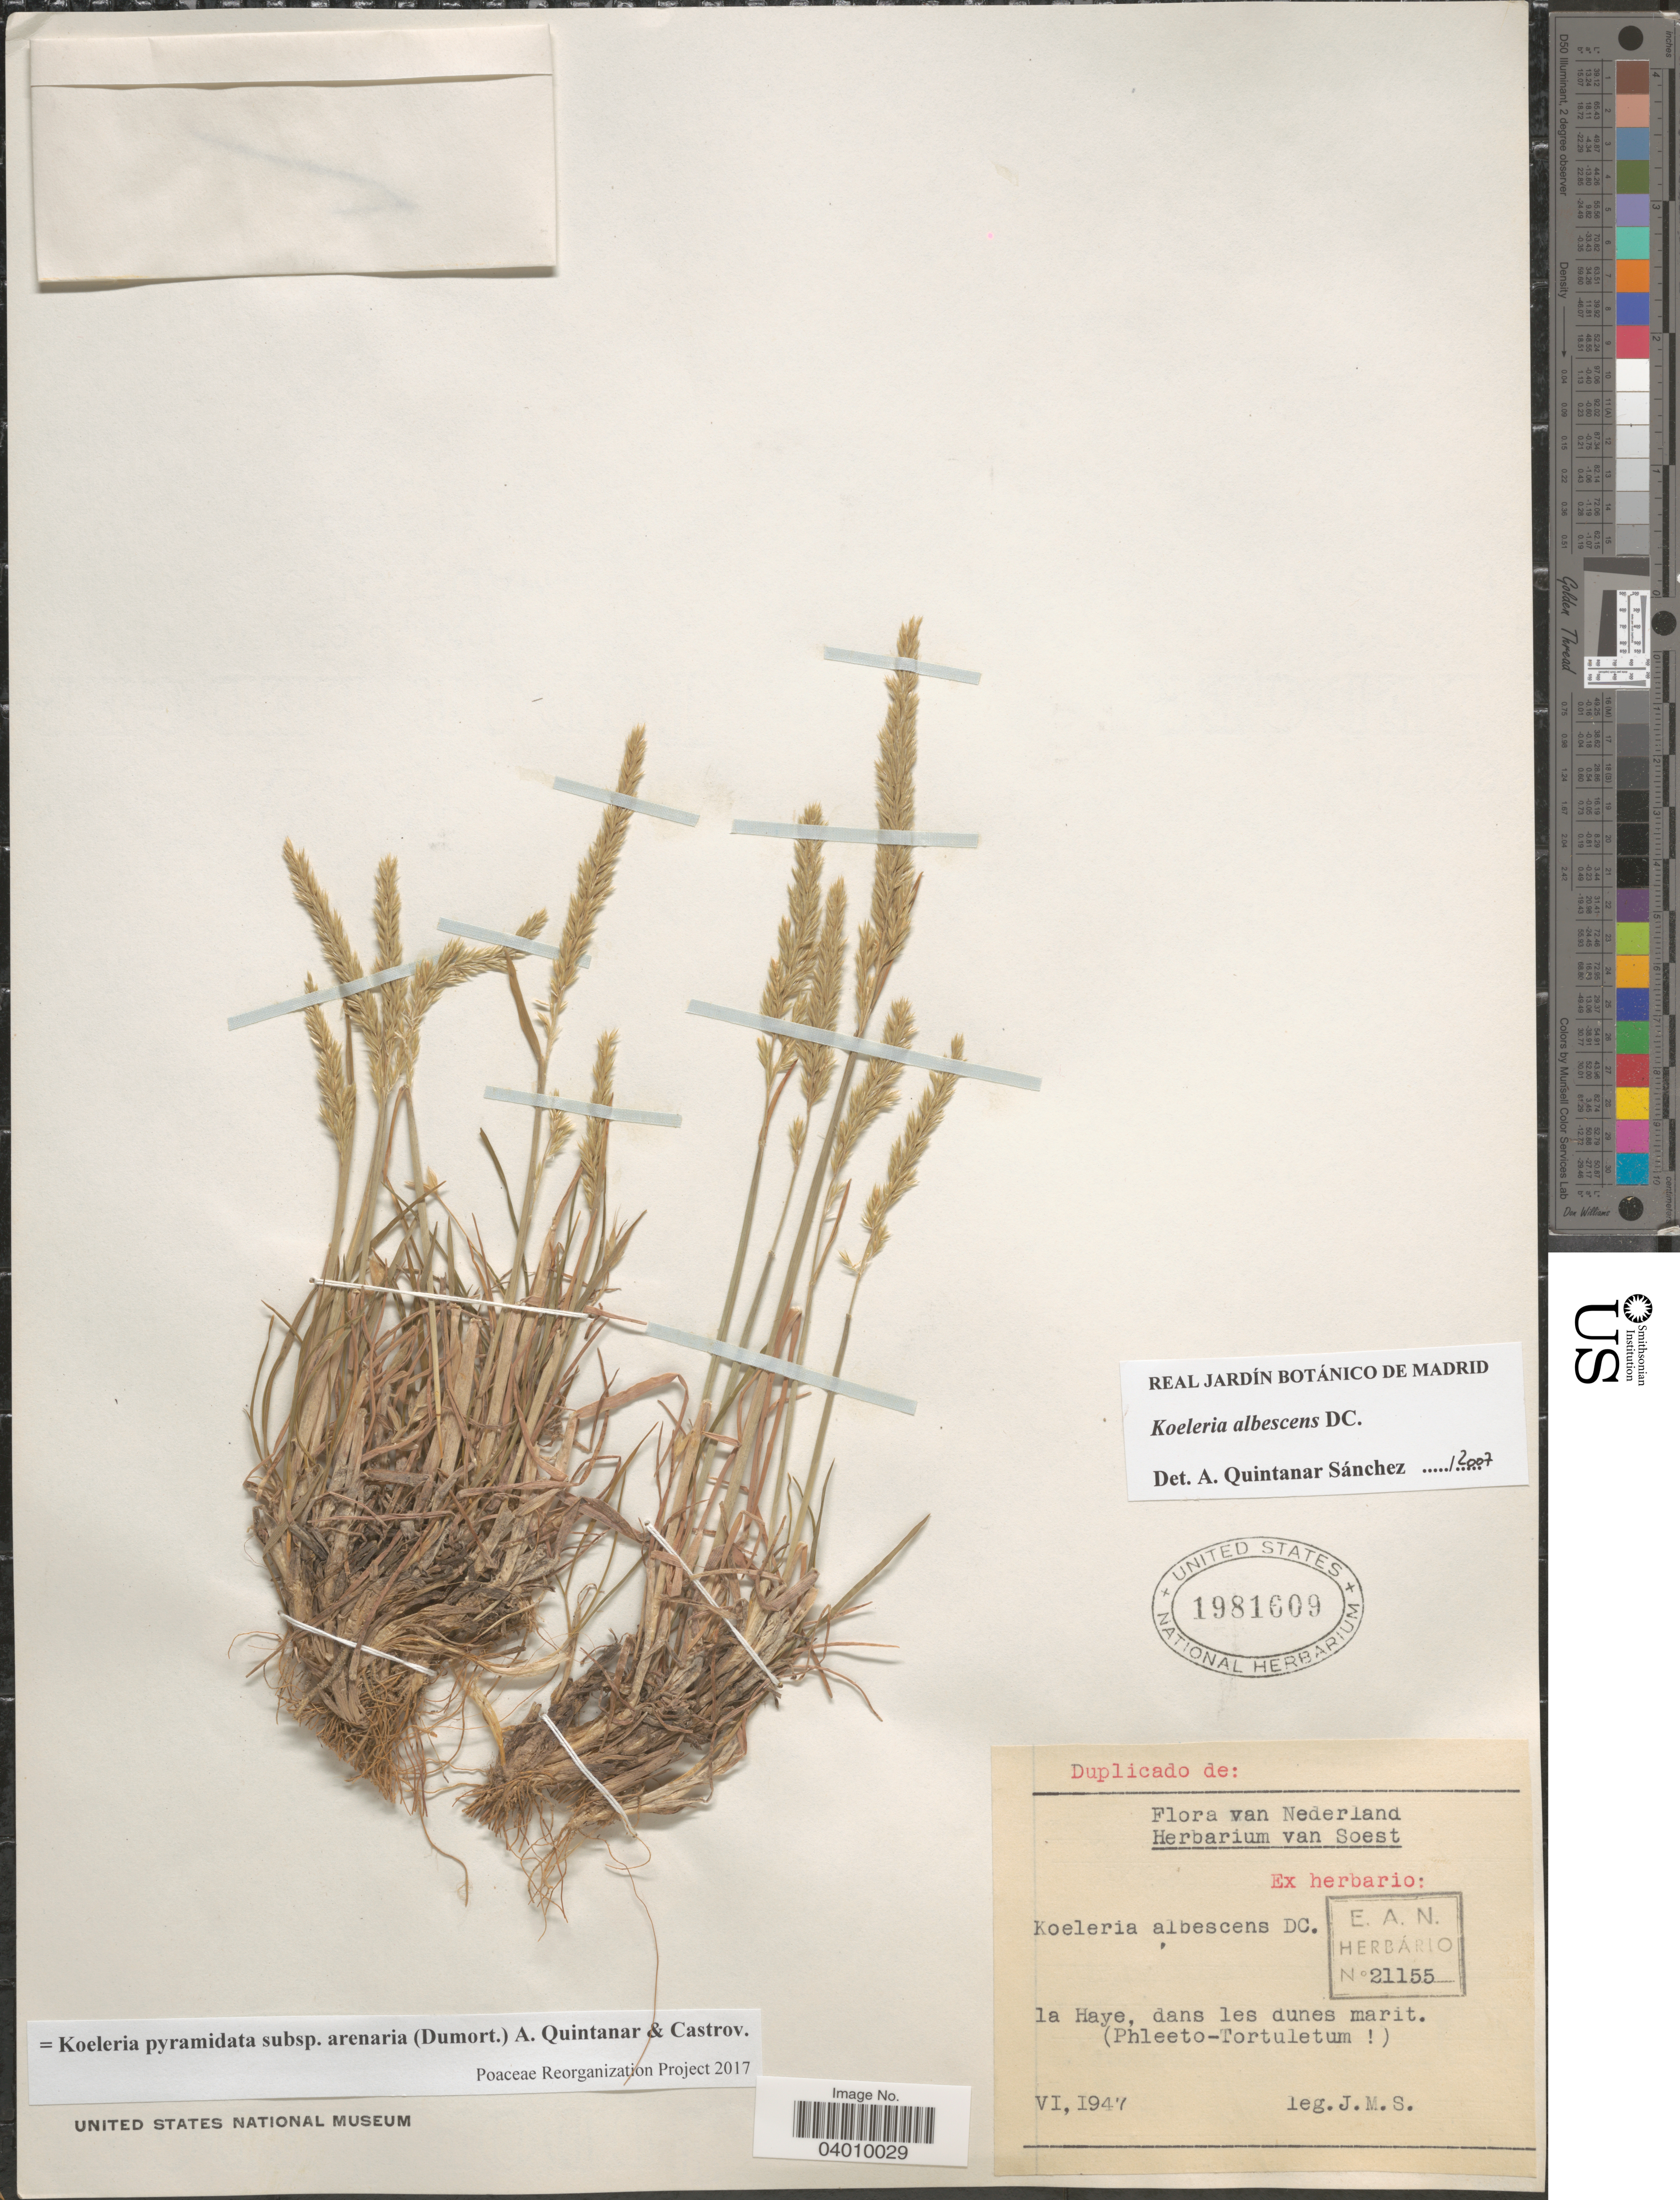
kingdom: Plantae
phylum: Tracheophyta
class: Liliopsida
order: Poales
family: Poaceae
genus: Koeleria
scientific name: Koeleria pyramidata subsp. arenaria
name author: (Dumort.) Castrov. & Quintanar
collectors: J. Soest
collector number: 21155*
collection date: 1947-06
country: Netherlands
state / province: Zuid Holland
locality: Nederland. La Haye, dans les dunes marit. (Phleeto-Tortuletum [illegible text]).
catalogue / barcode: US 1981609